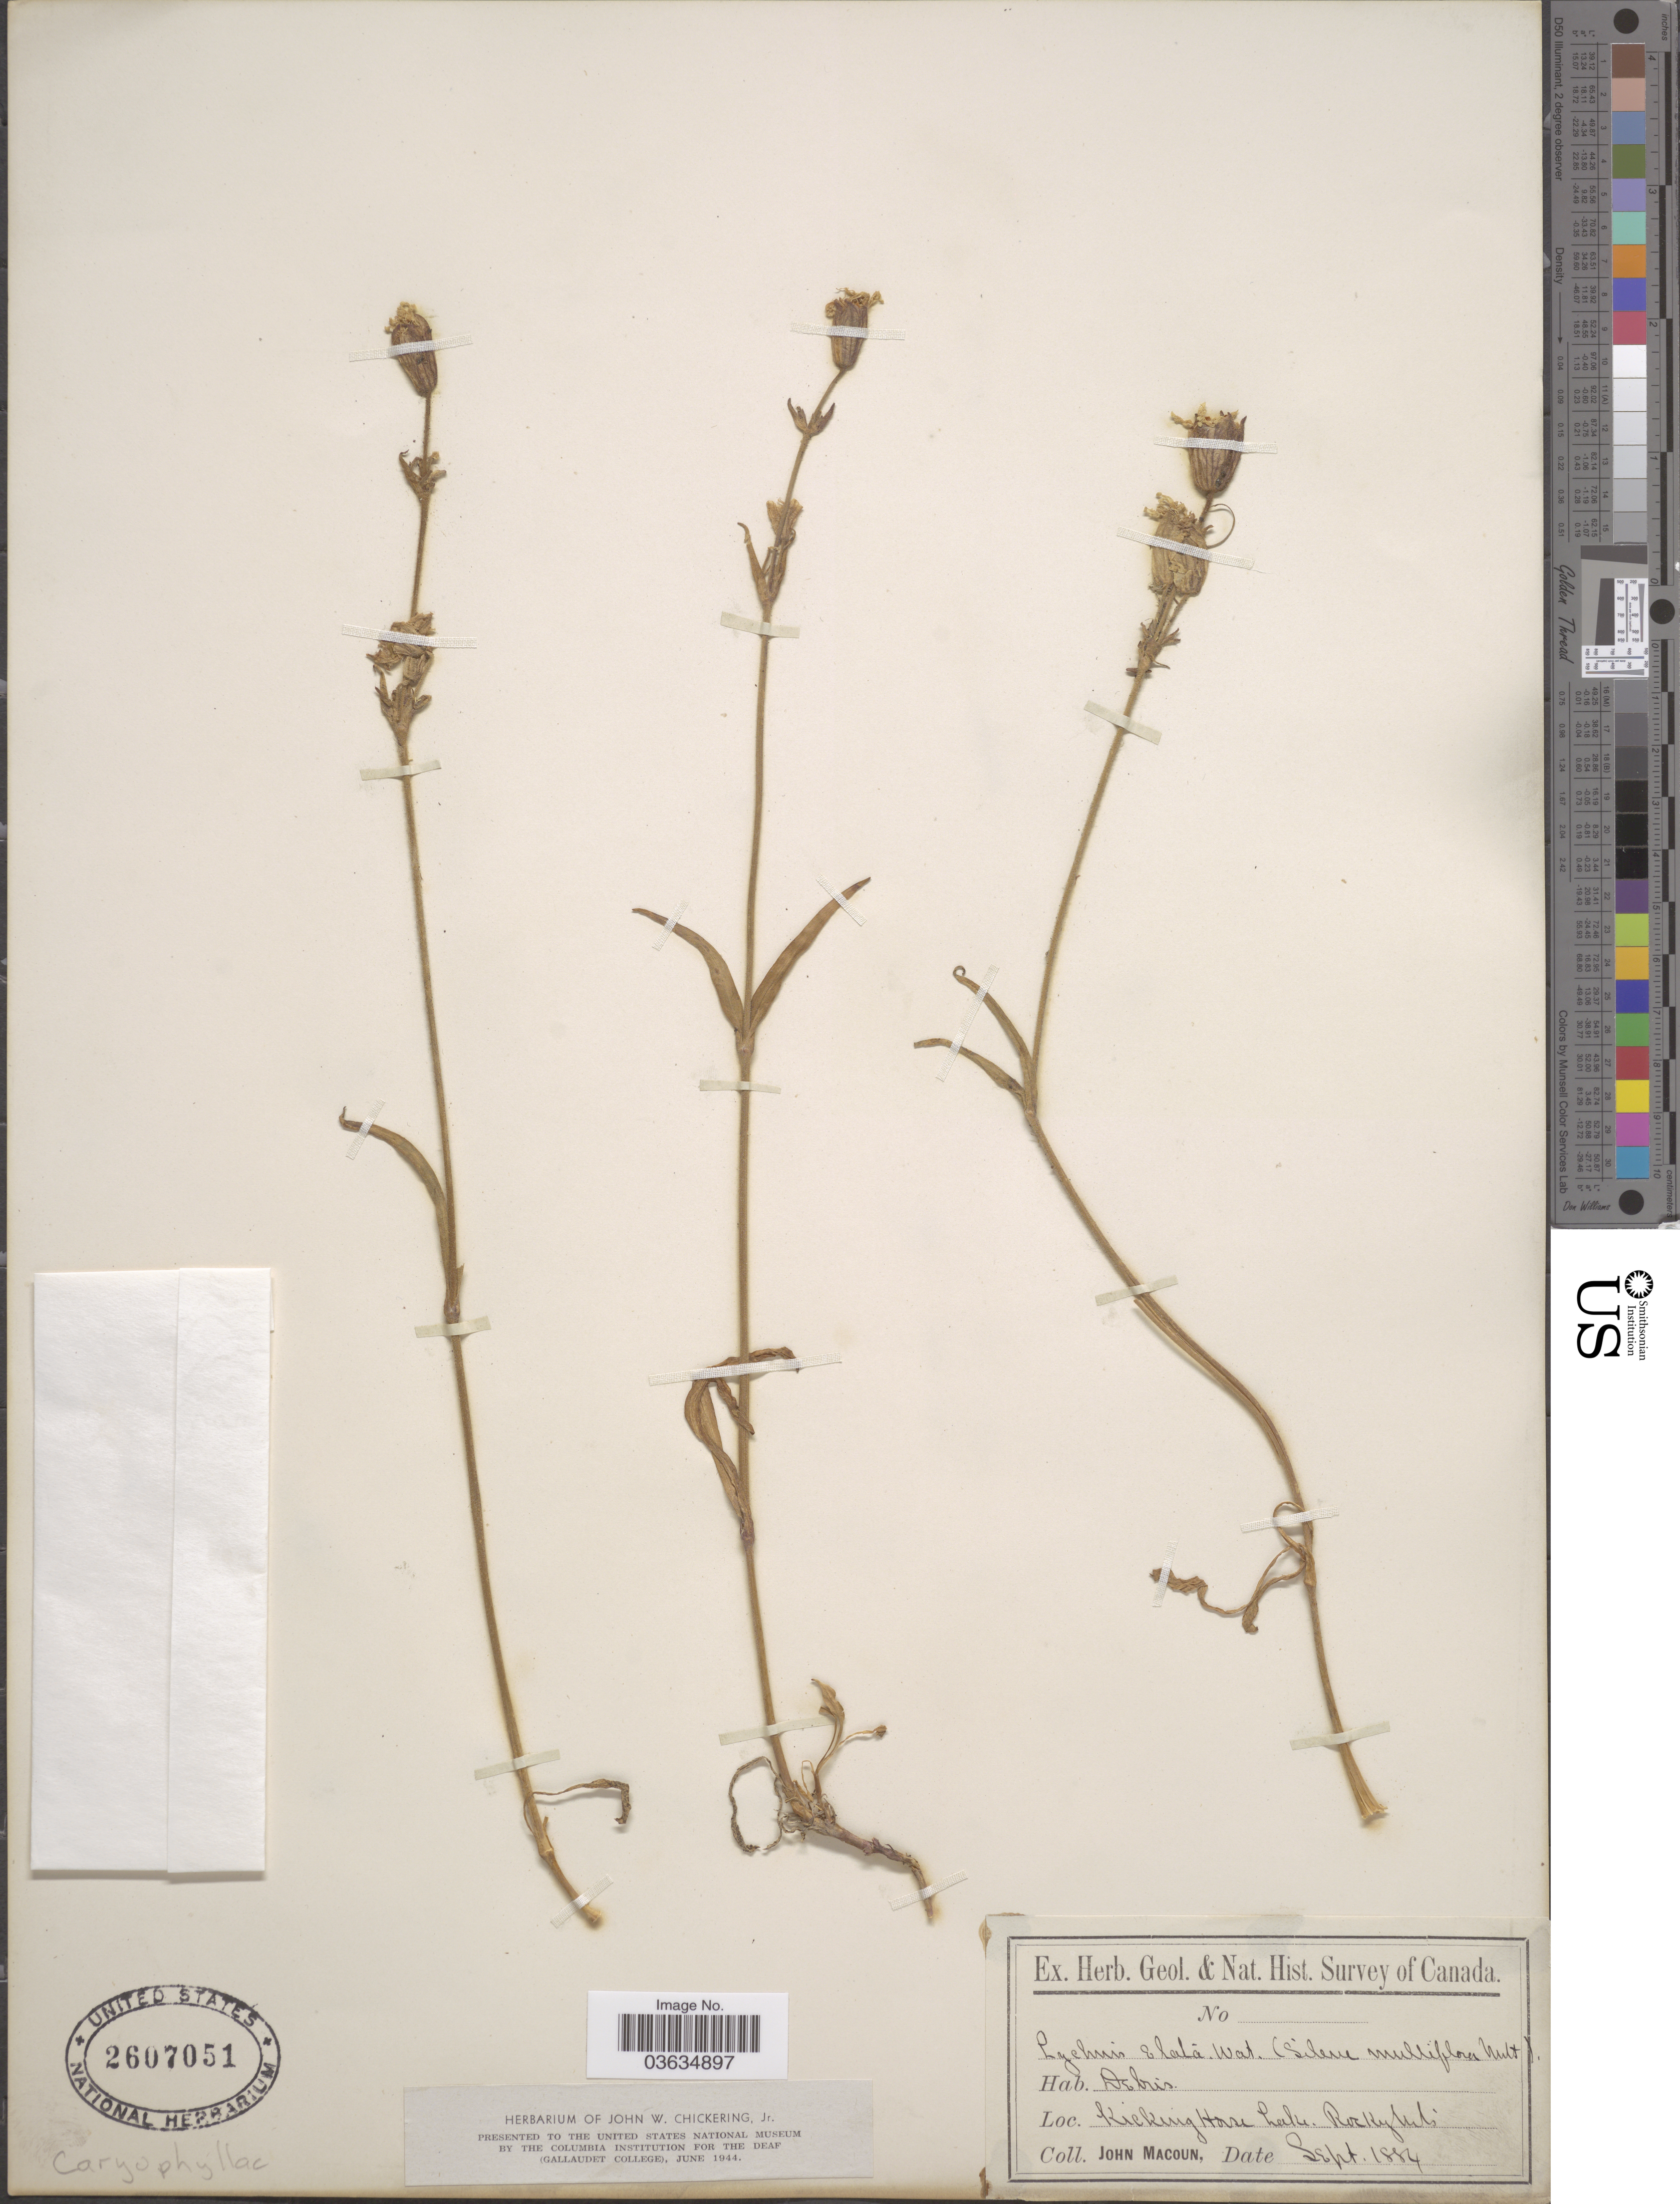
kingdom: Plantae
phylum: Tracheophyta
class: Magnoliopsida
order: Caryophyllales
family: Caryophyllaceae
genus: Silene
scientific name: Silene scouleri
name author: Hook.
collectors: J. Macoun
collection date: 1884-09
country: Canada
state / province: Alberta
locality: Kicking Horse Lake. Rocky Mts.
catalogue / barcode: US 2607051